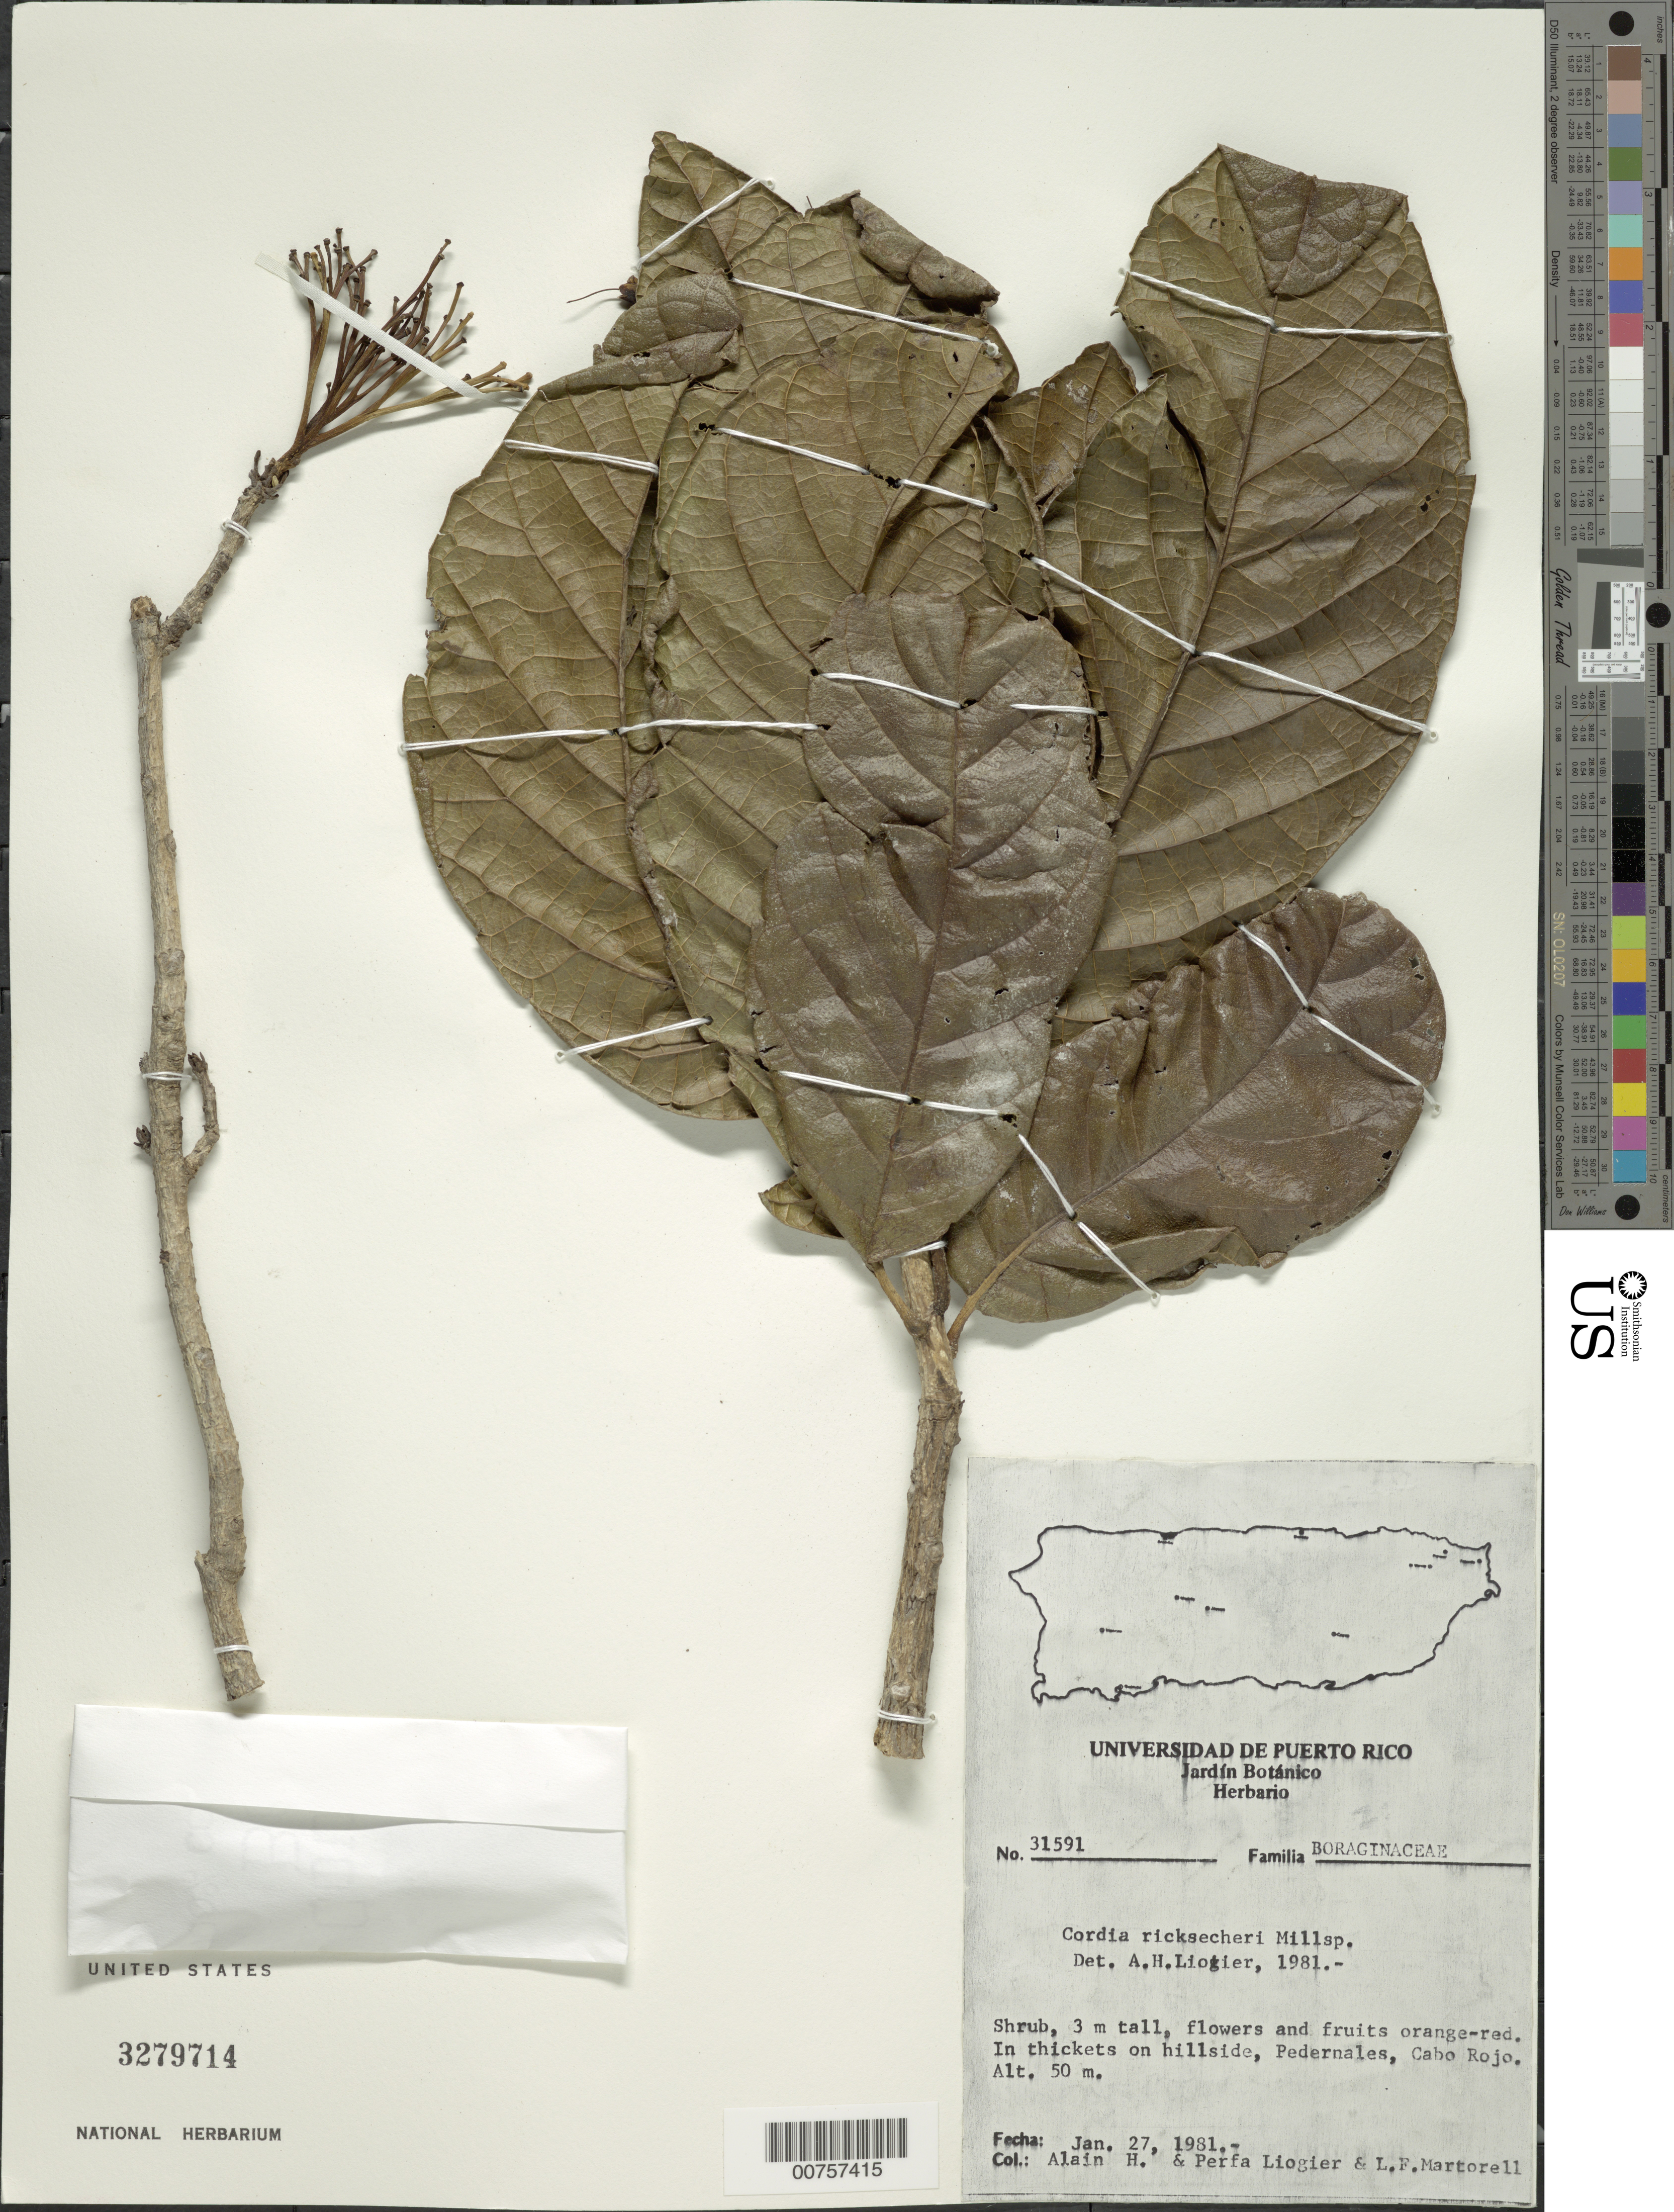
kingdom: Plantae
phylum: Tracheophyta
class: Magnoliopsida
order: Boraginales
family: Cordiaceae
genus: Cordia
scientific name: Cordia rickseckeri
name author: Millsp.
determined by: Liogier, Alain H.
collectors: A. H. Liogier, M. P. Liogier & L. Martorell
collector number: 31591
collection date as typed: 27 Jan 1981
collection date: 1981-01-27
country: Puerto Rico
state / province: Cabo Rojo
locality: Pedernales, Cabo Rojo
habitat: In thickets on hillside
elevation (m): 50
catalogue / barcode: US 3279714